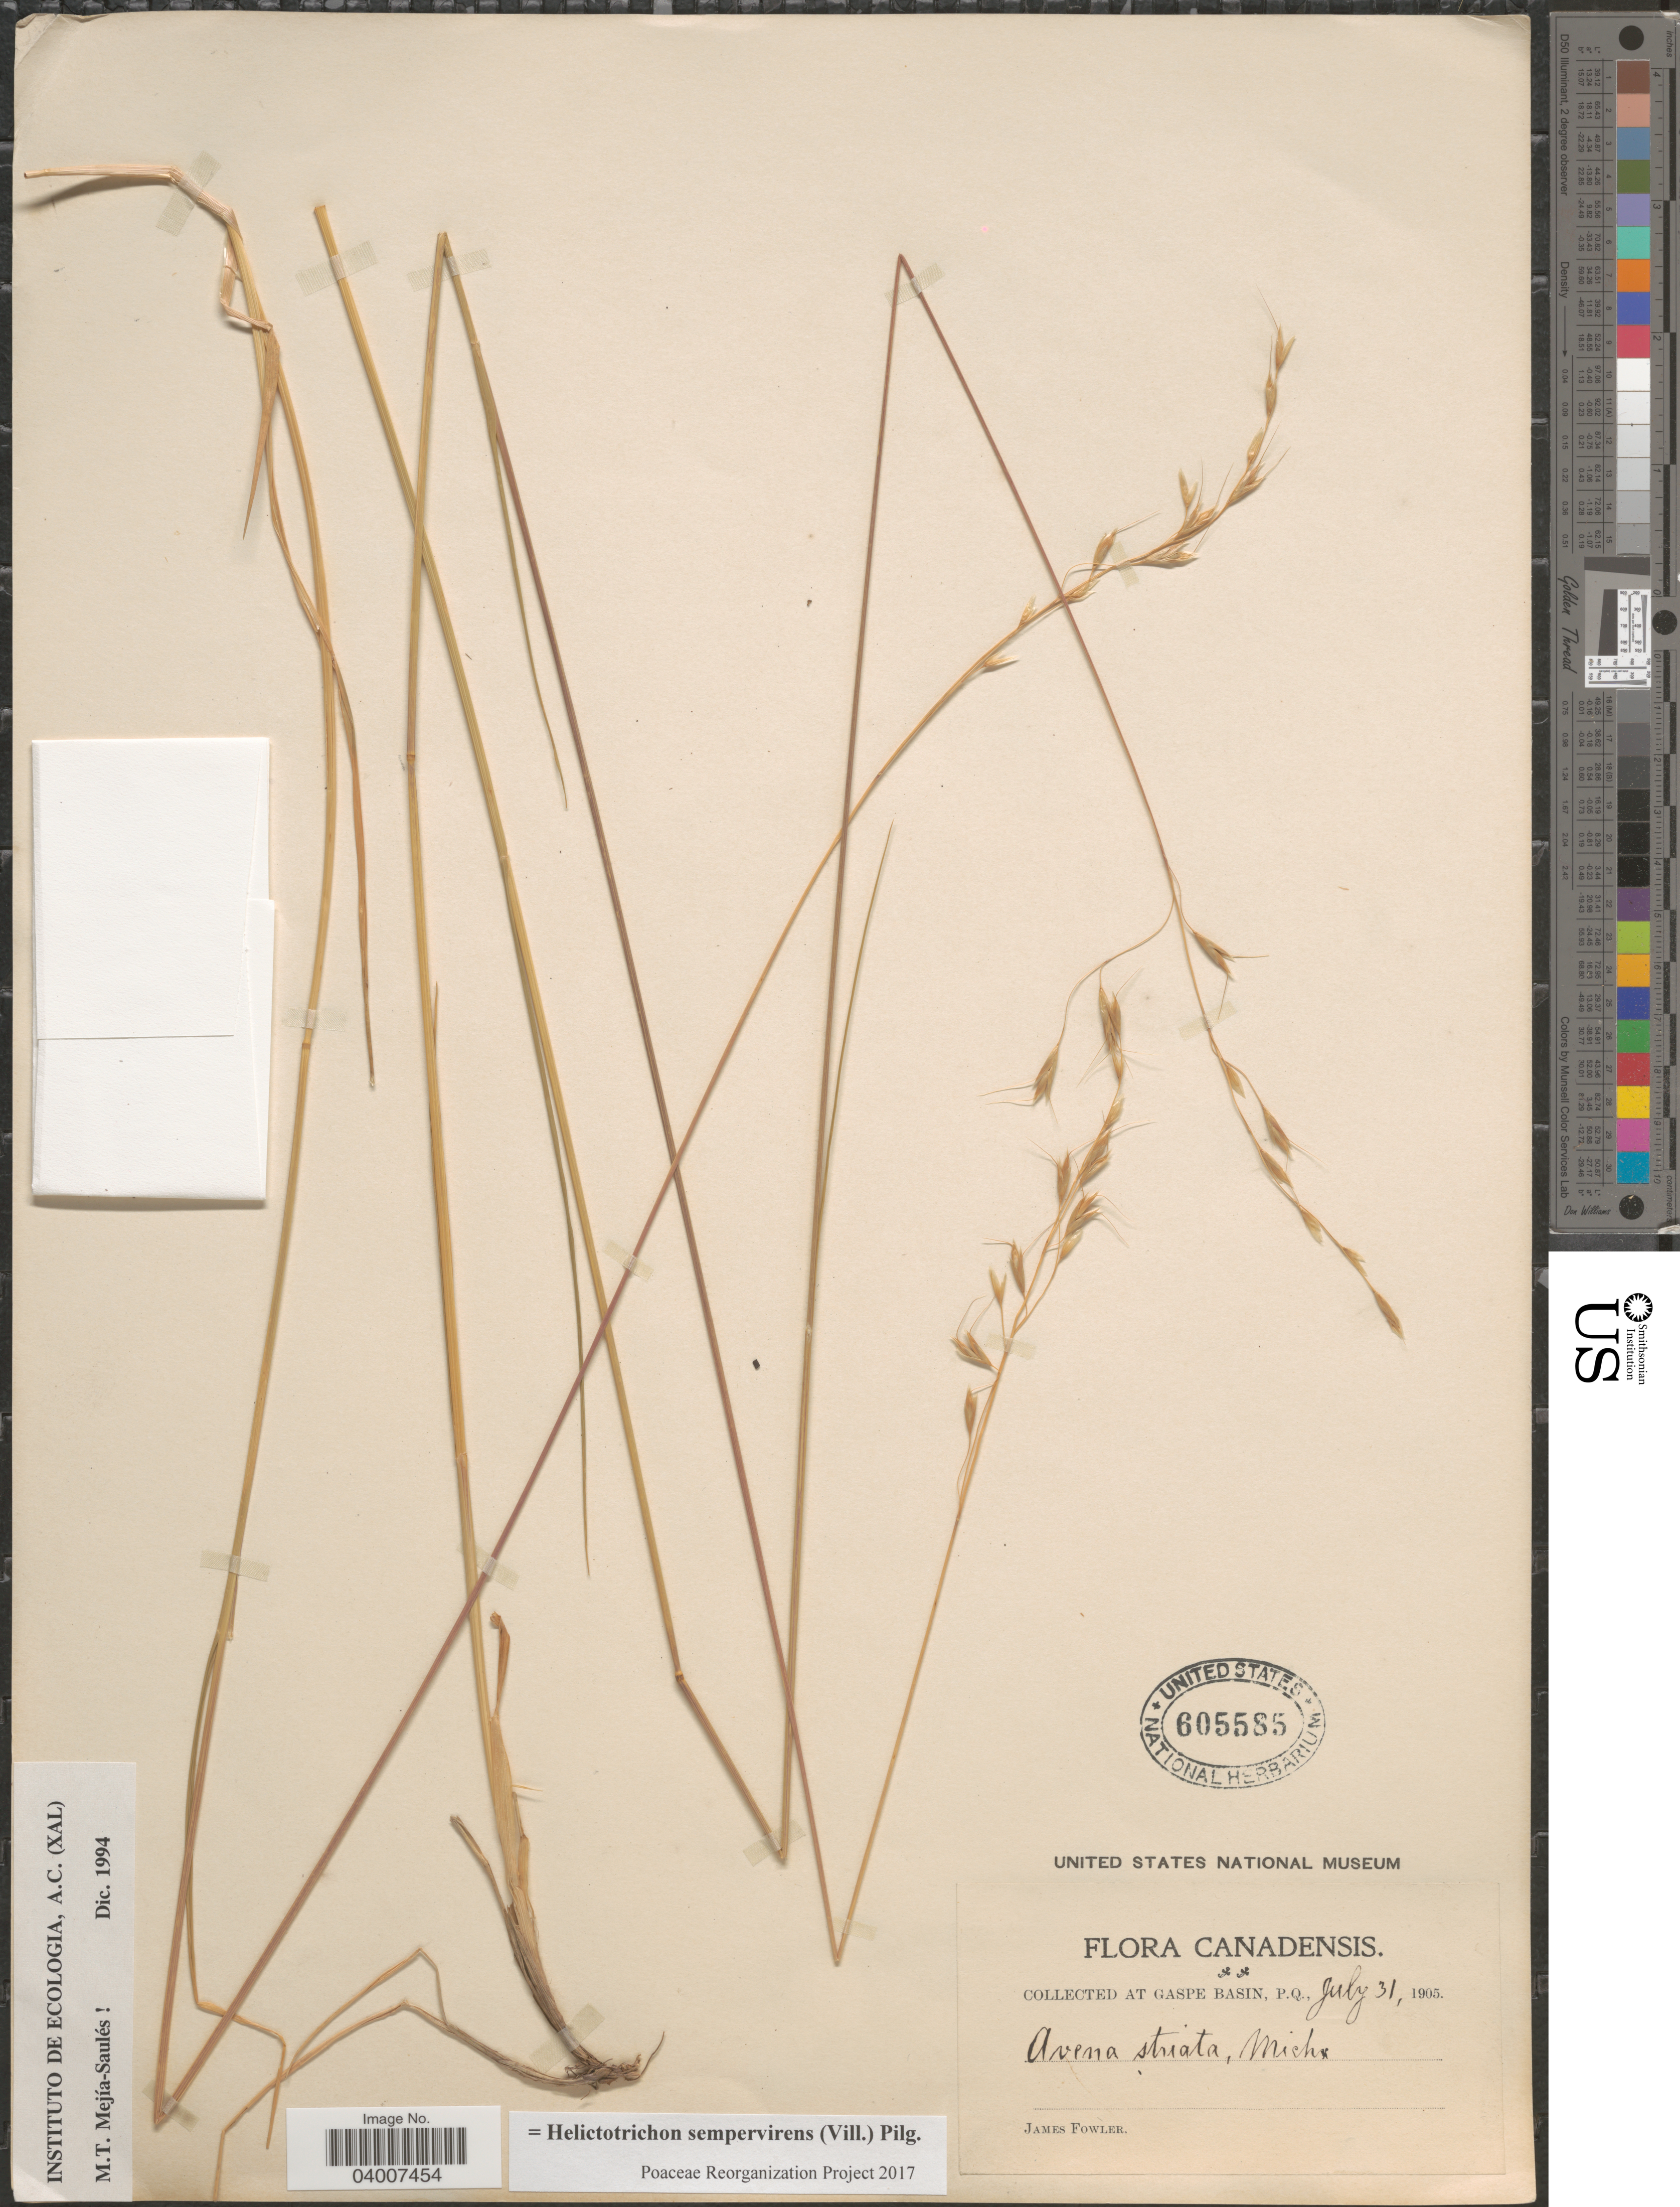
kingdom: Plantae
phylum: Tracheophyta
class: Liliopsida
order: Poales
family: Poaceae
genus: Helictotrichon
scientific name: Helictotrichon sempervirens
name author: (Vill.) Pilg.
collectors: J. P. Fowler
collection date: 1905-07-31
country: Canada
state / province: Quebec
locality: Gaspe Basin.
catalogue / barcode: US 605585